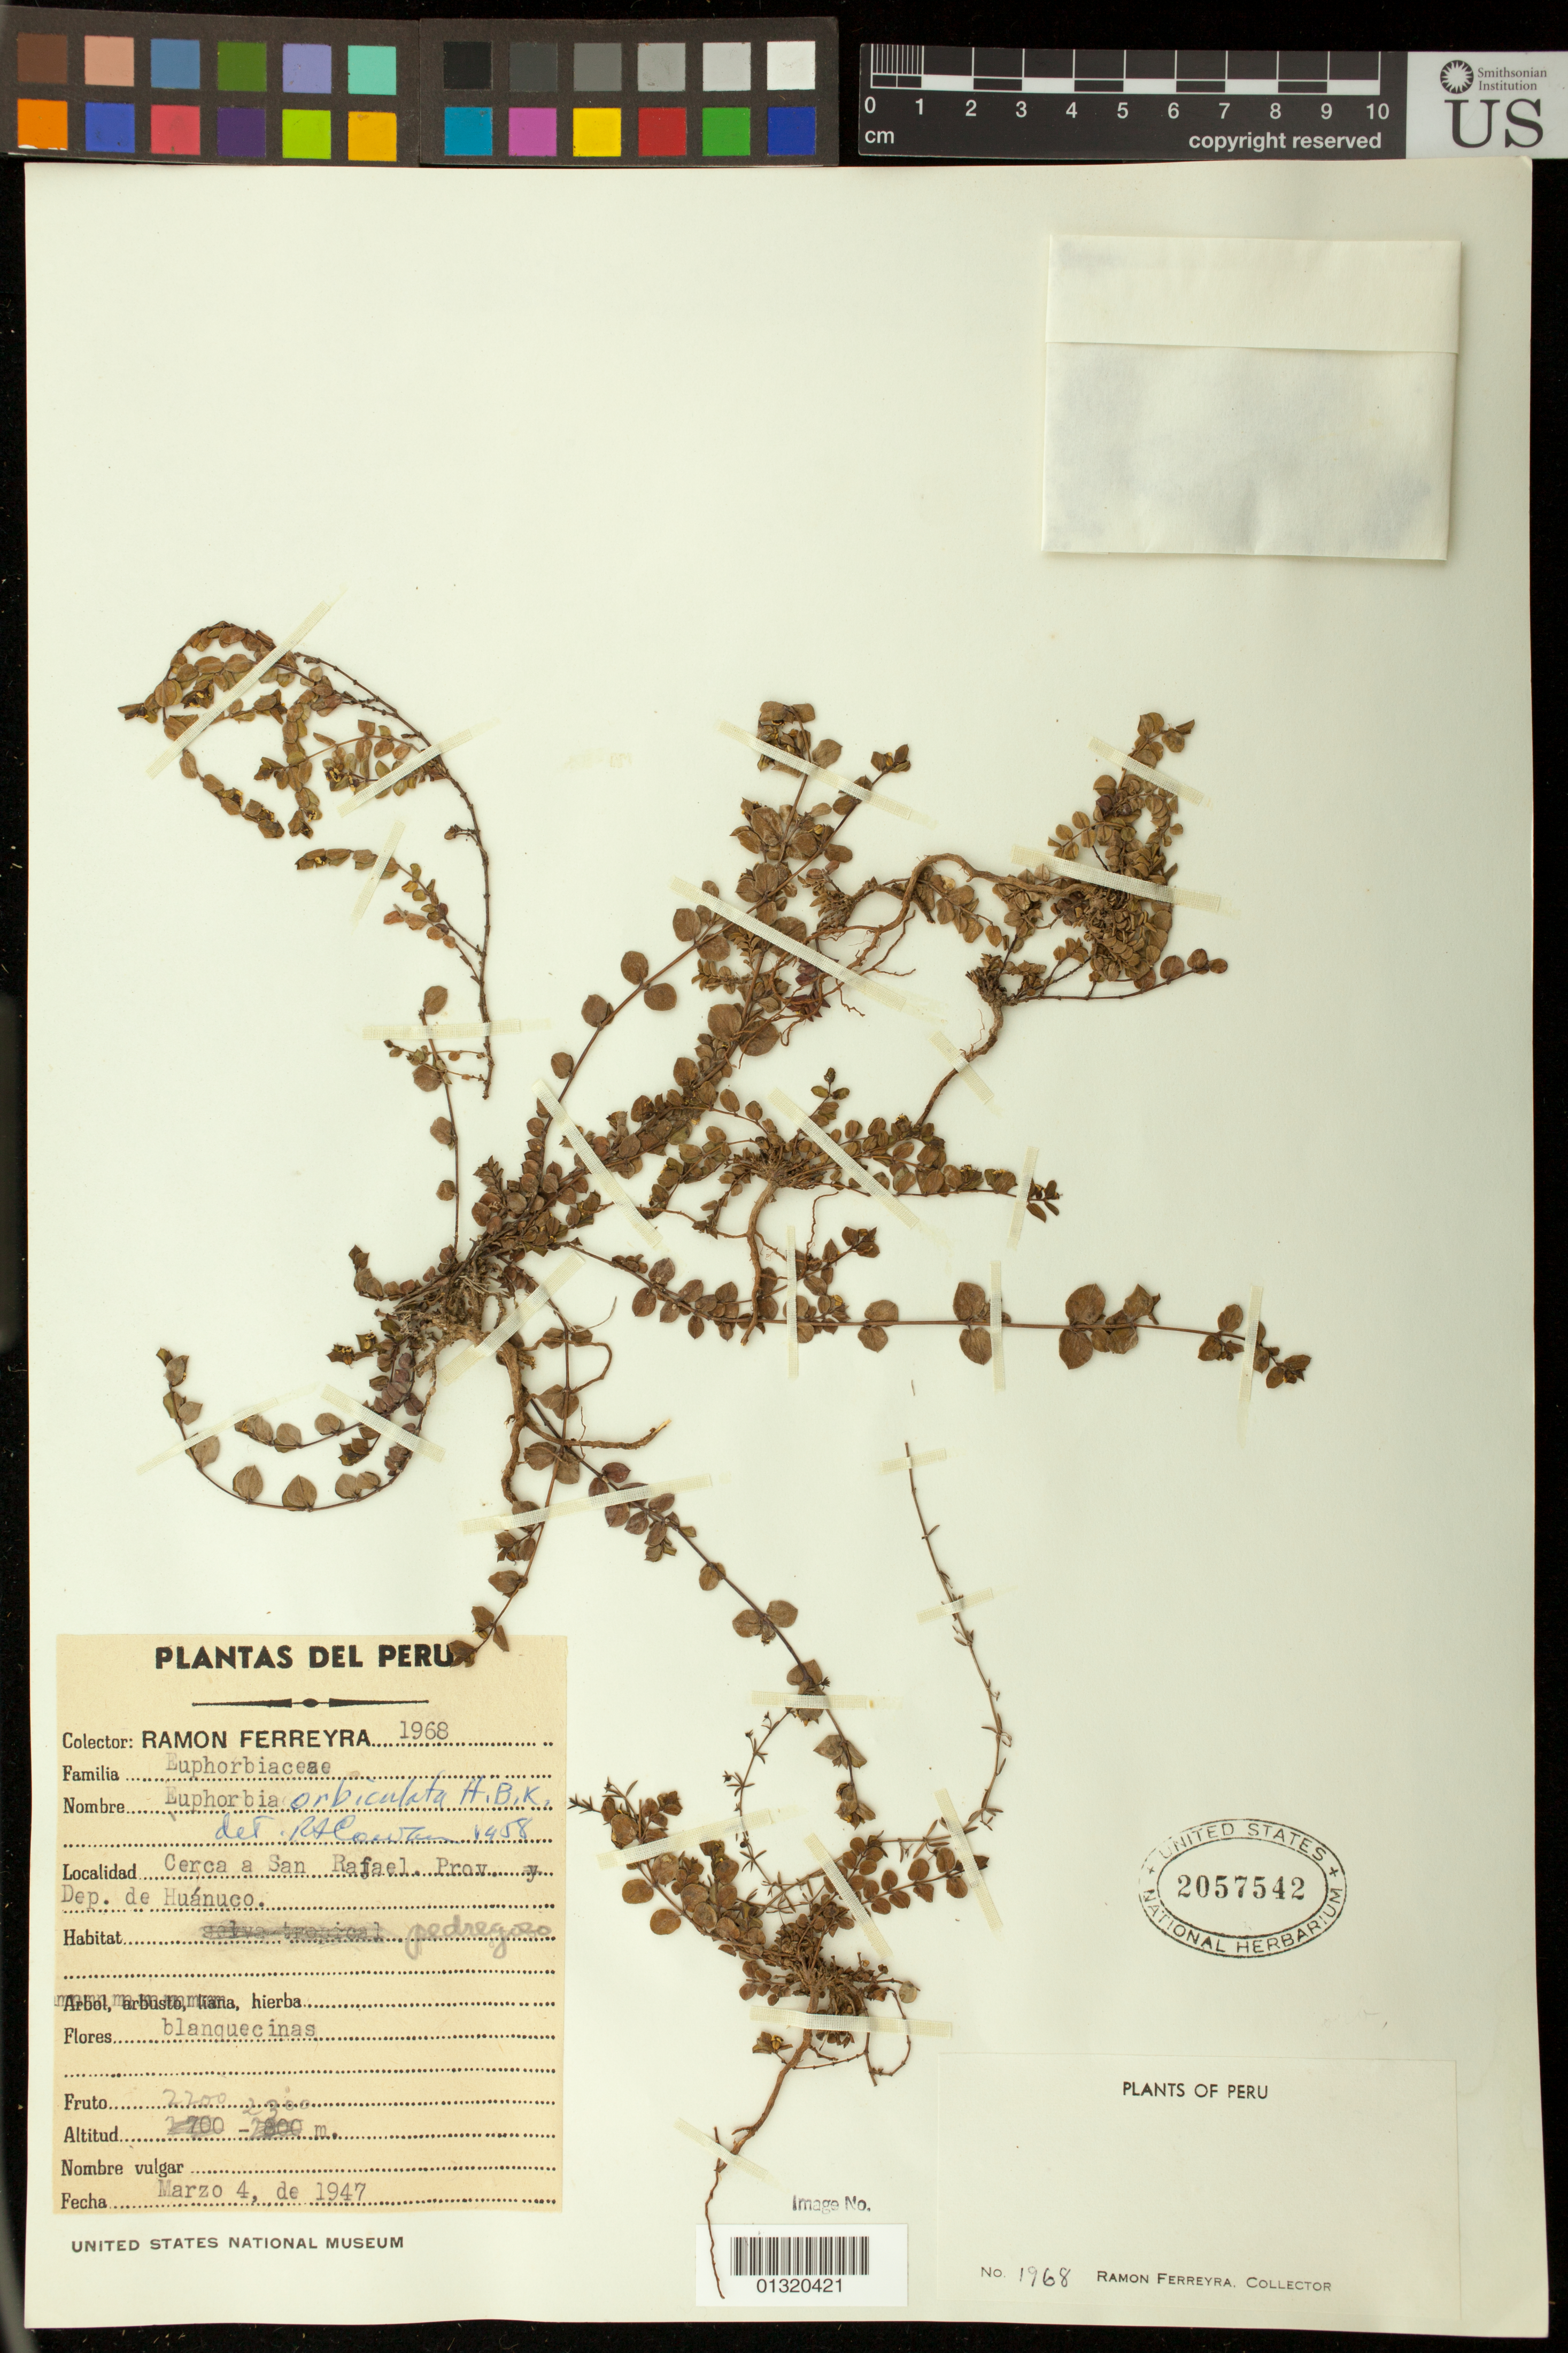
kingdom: Plantae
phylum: Tracheophyta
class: Magnoliopsida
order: Malpighiales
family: Euphorbiaceae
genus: Euphorbia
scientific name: Euphorbia orbiculata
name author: Kunth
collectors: R. A. Ferreyra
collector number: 1968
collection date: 1947-03-04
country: Peru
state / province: Huánuco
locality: Cerca a San Rafael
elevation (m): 2200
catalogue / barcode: US 2057542